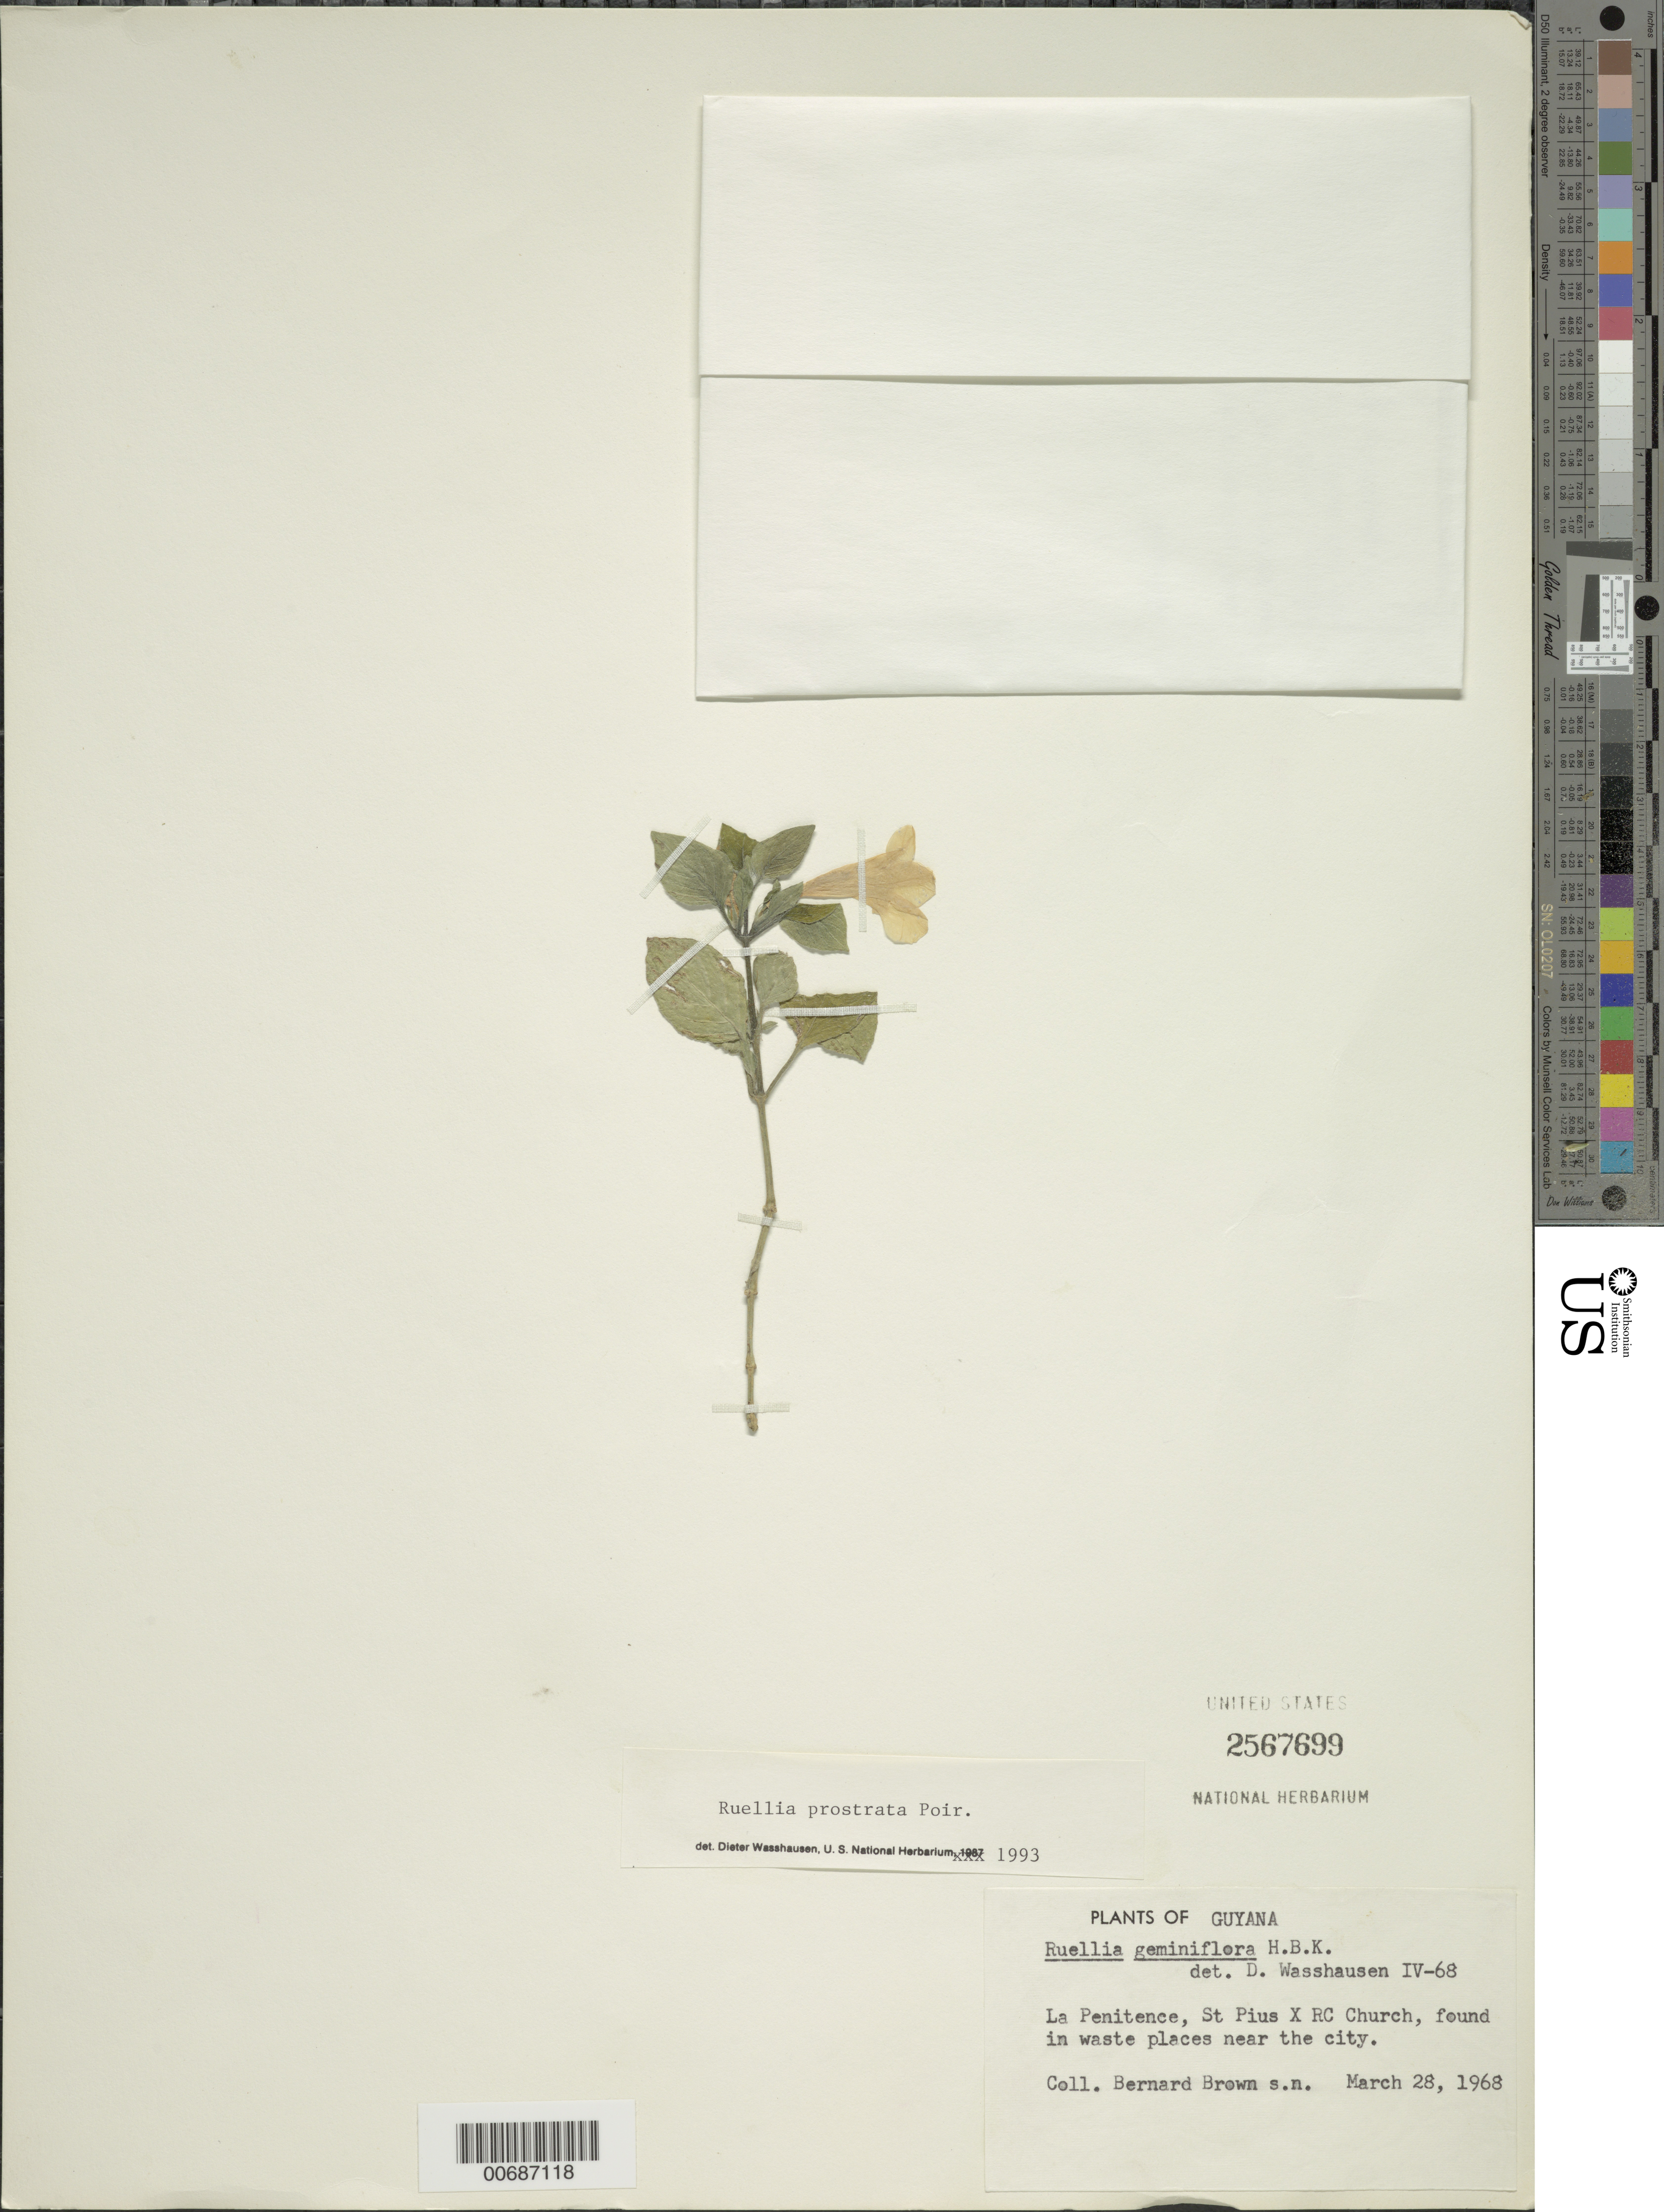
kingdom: Plantae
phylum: Tracheophyta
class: Magnoliopsida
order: Lamiales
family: Acanthaceae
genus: Ruellia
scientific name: Ruellia prostrata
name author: Poir.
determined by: Wasshausen, Dieter C., (BOT), Smithsonian Institution - National Museum of Natural History (UNITED STATES)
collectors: Fr. Brown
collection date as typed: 28-Mar-68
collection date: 1968-03-28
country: Guyana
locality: La Penitence, St. Pius X RC Church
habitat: Waste places near the city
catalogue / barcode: US 2567699